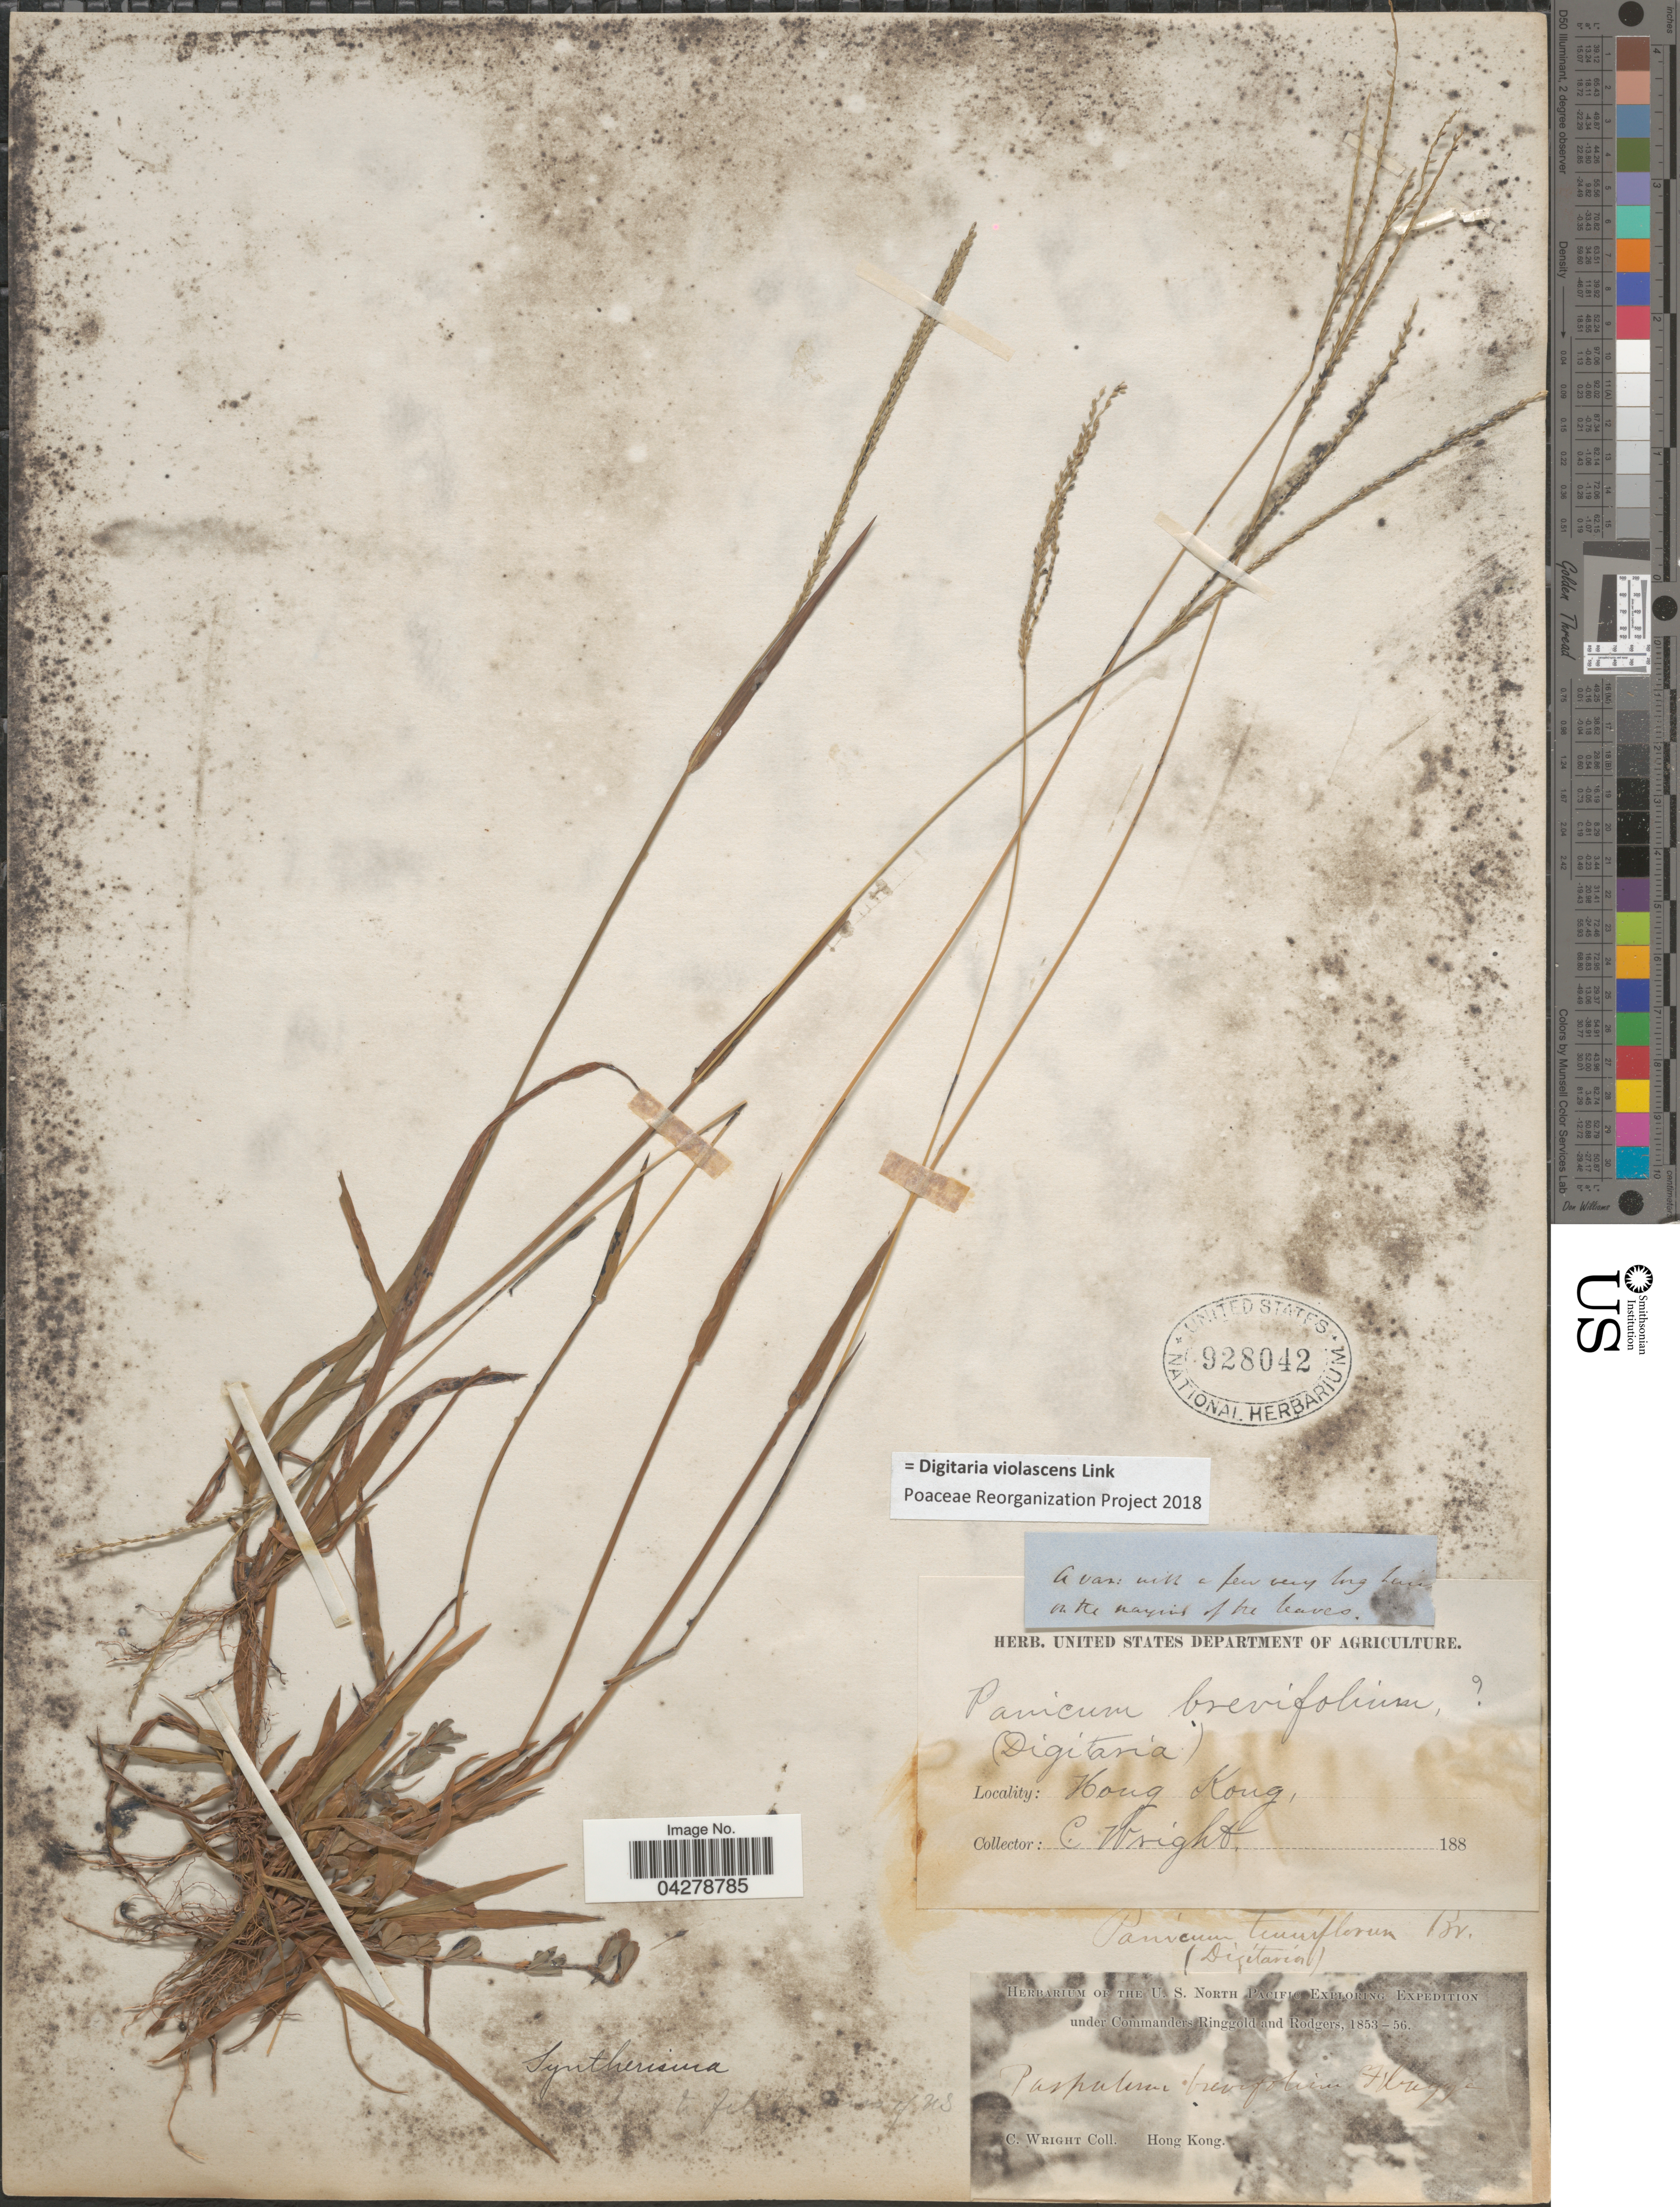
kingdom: Plantae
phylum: Tracheophyta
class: Liliopsida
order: Poales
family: Poaceae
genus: Digitaria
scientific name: Digitaria violascens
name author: Link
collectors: C. Wright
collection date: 1853/1856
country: China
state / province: Hong Kong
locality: Herbarium Of The U. S. North Pacific Exploring Expedition.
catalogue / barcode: US 928042